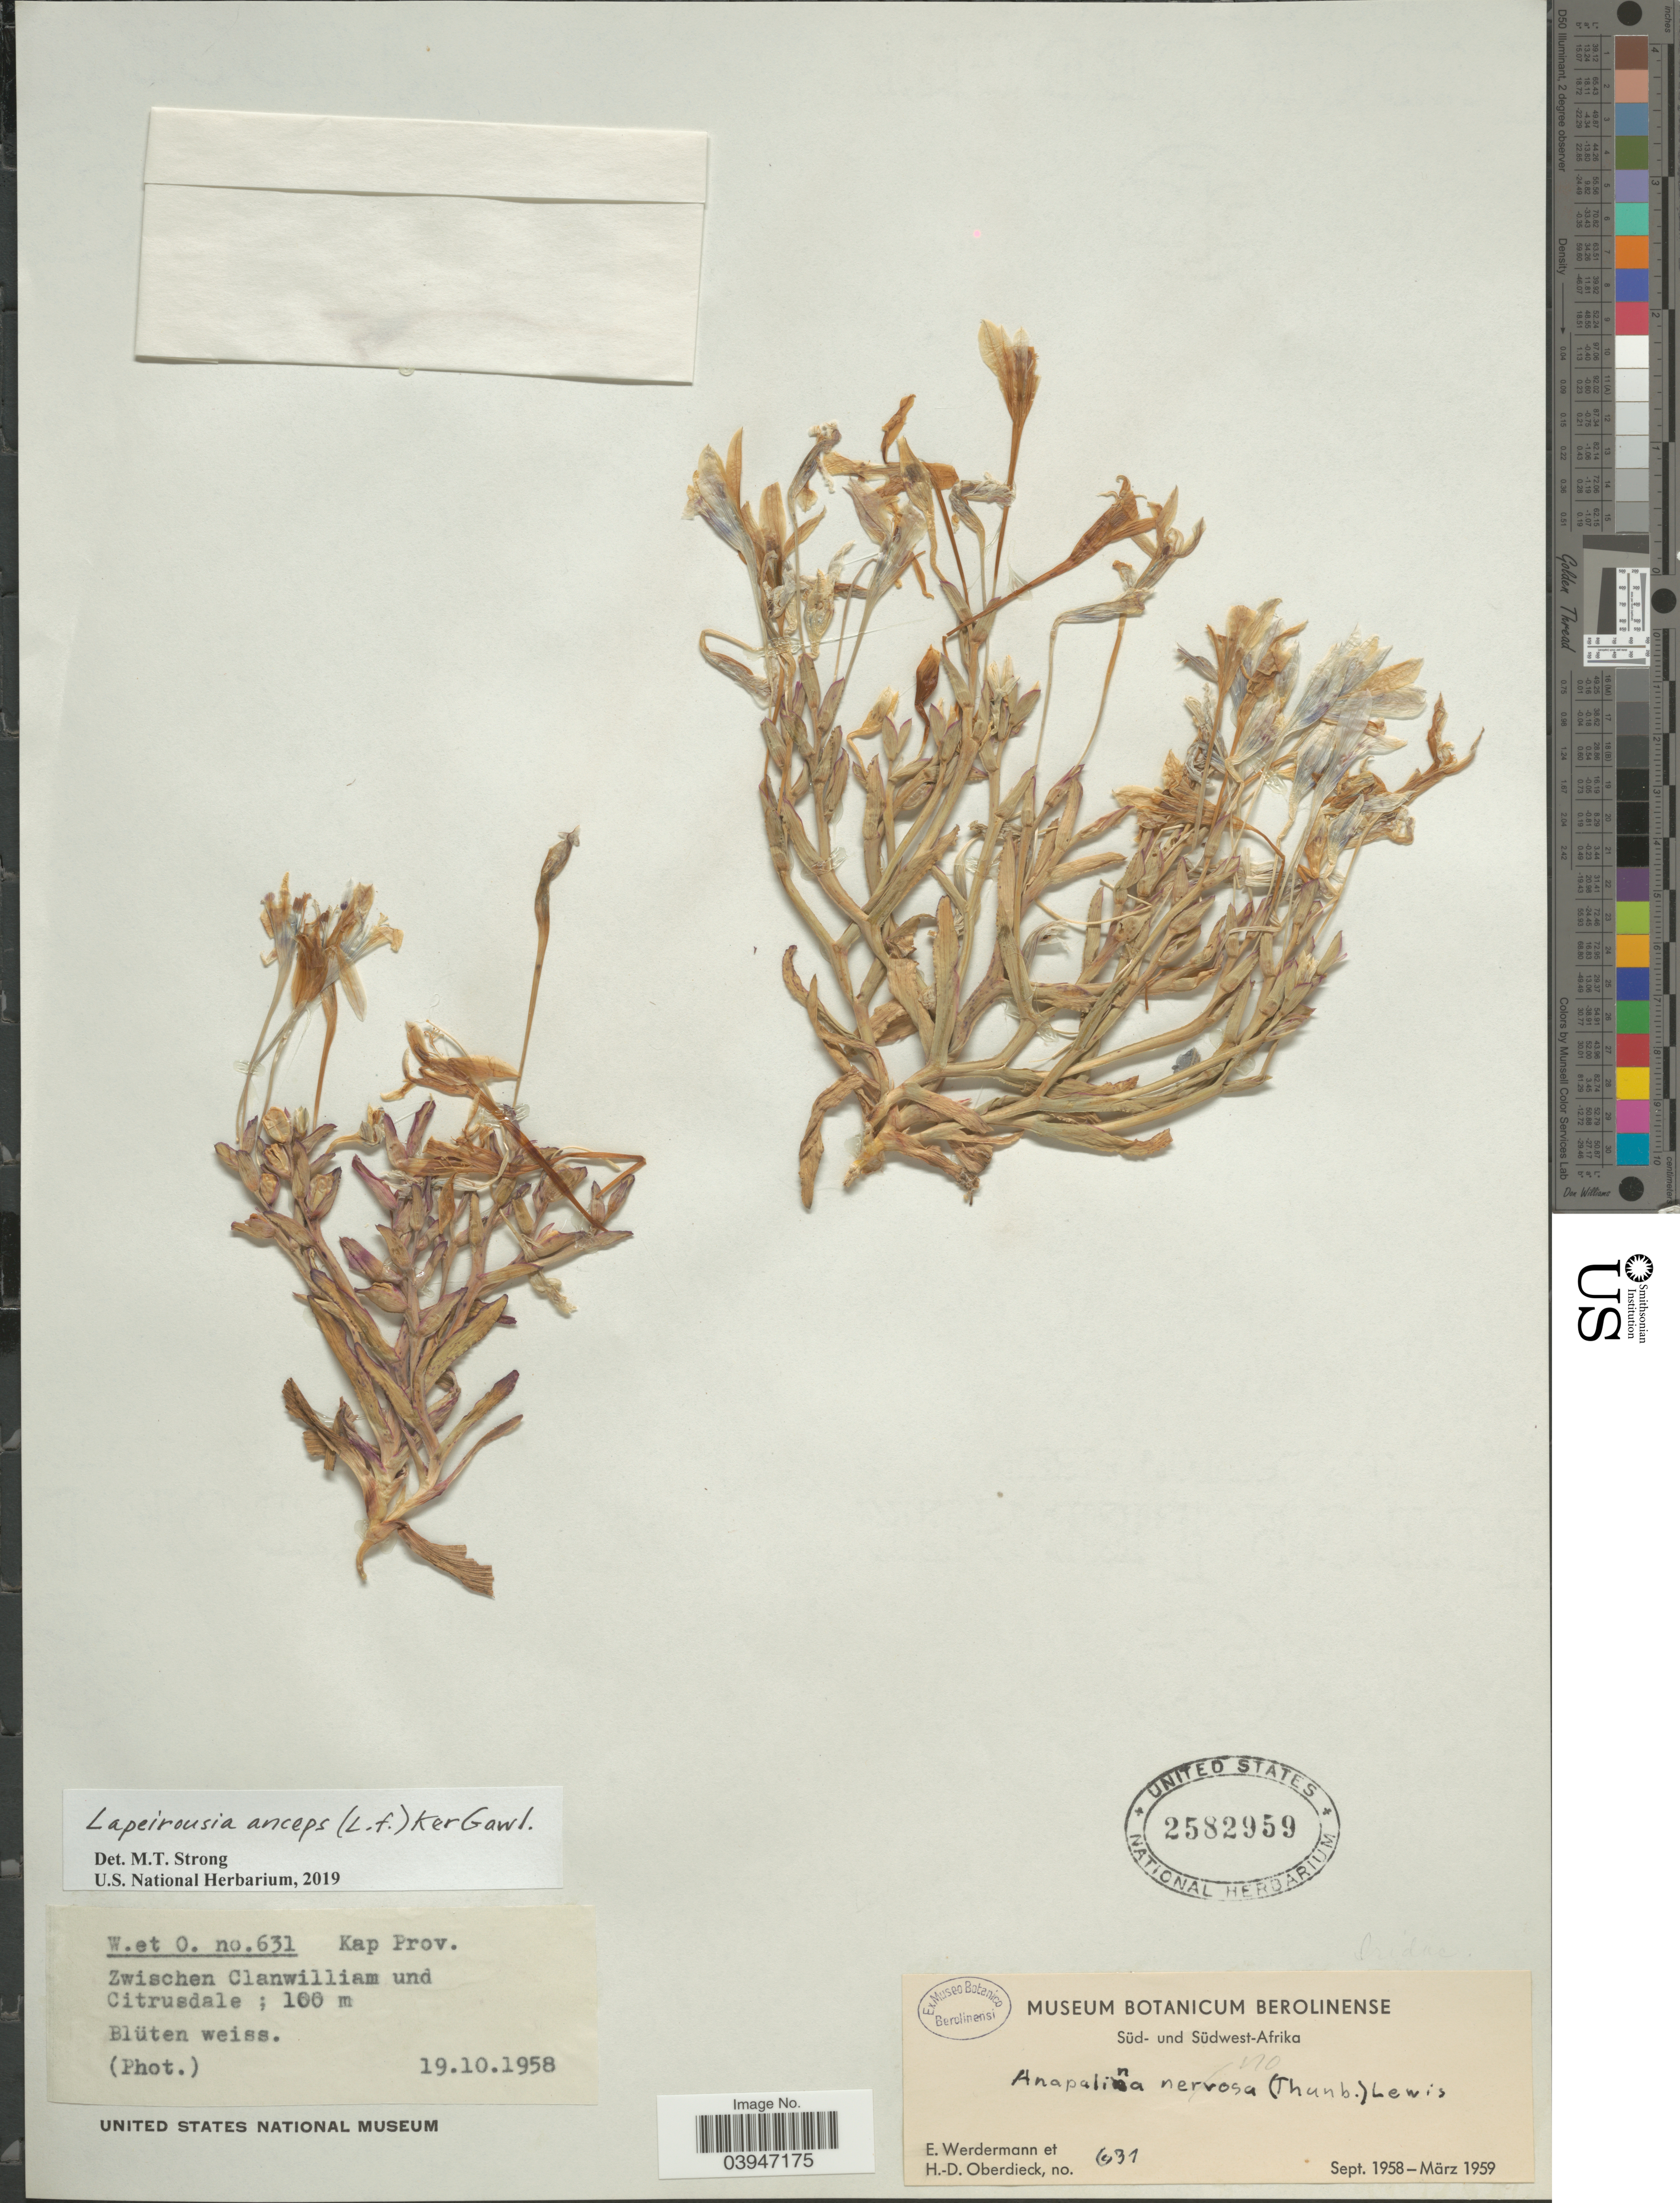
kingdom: Plantae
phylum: Tracheophyta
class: Liliopsida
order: Asparagales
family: Iridaceae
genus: Lapeirousia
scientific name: Lapeirousia anceps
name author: (L. f.) Ker Gawl.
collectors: E. Werdermann & H. Oberdieck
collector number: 631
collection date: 1958-10-19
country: South Africa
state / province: Western Cape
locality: Kap Prov. Zwischen Clanwilliam und Citrusdale.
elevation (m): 100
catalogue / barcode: US 2582959